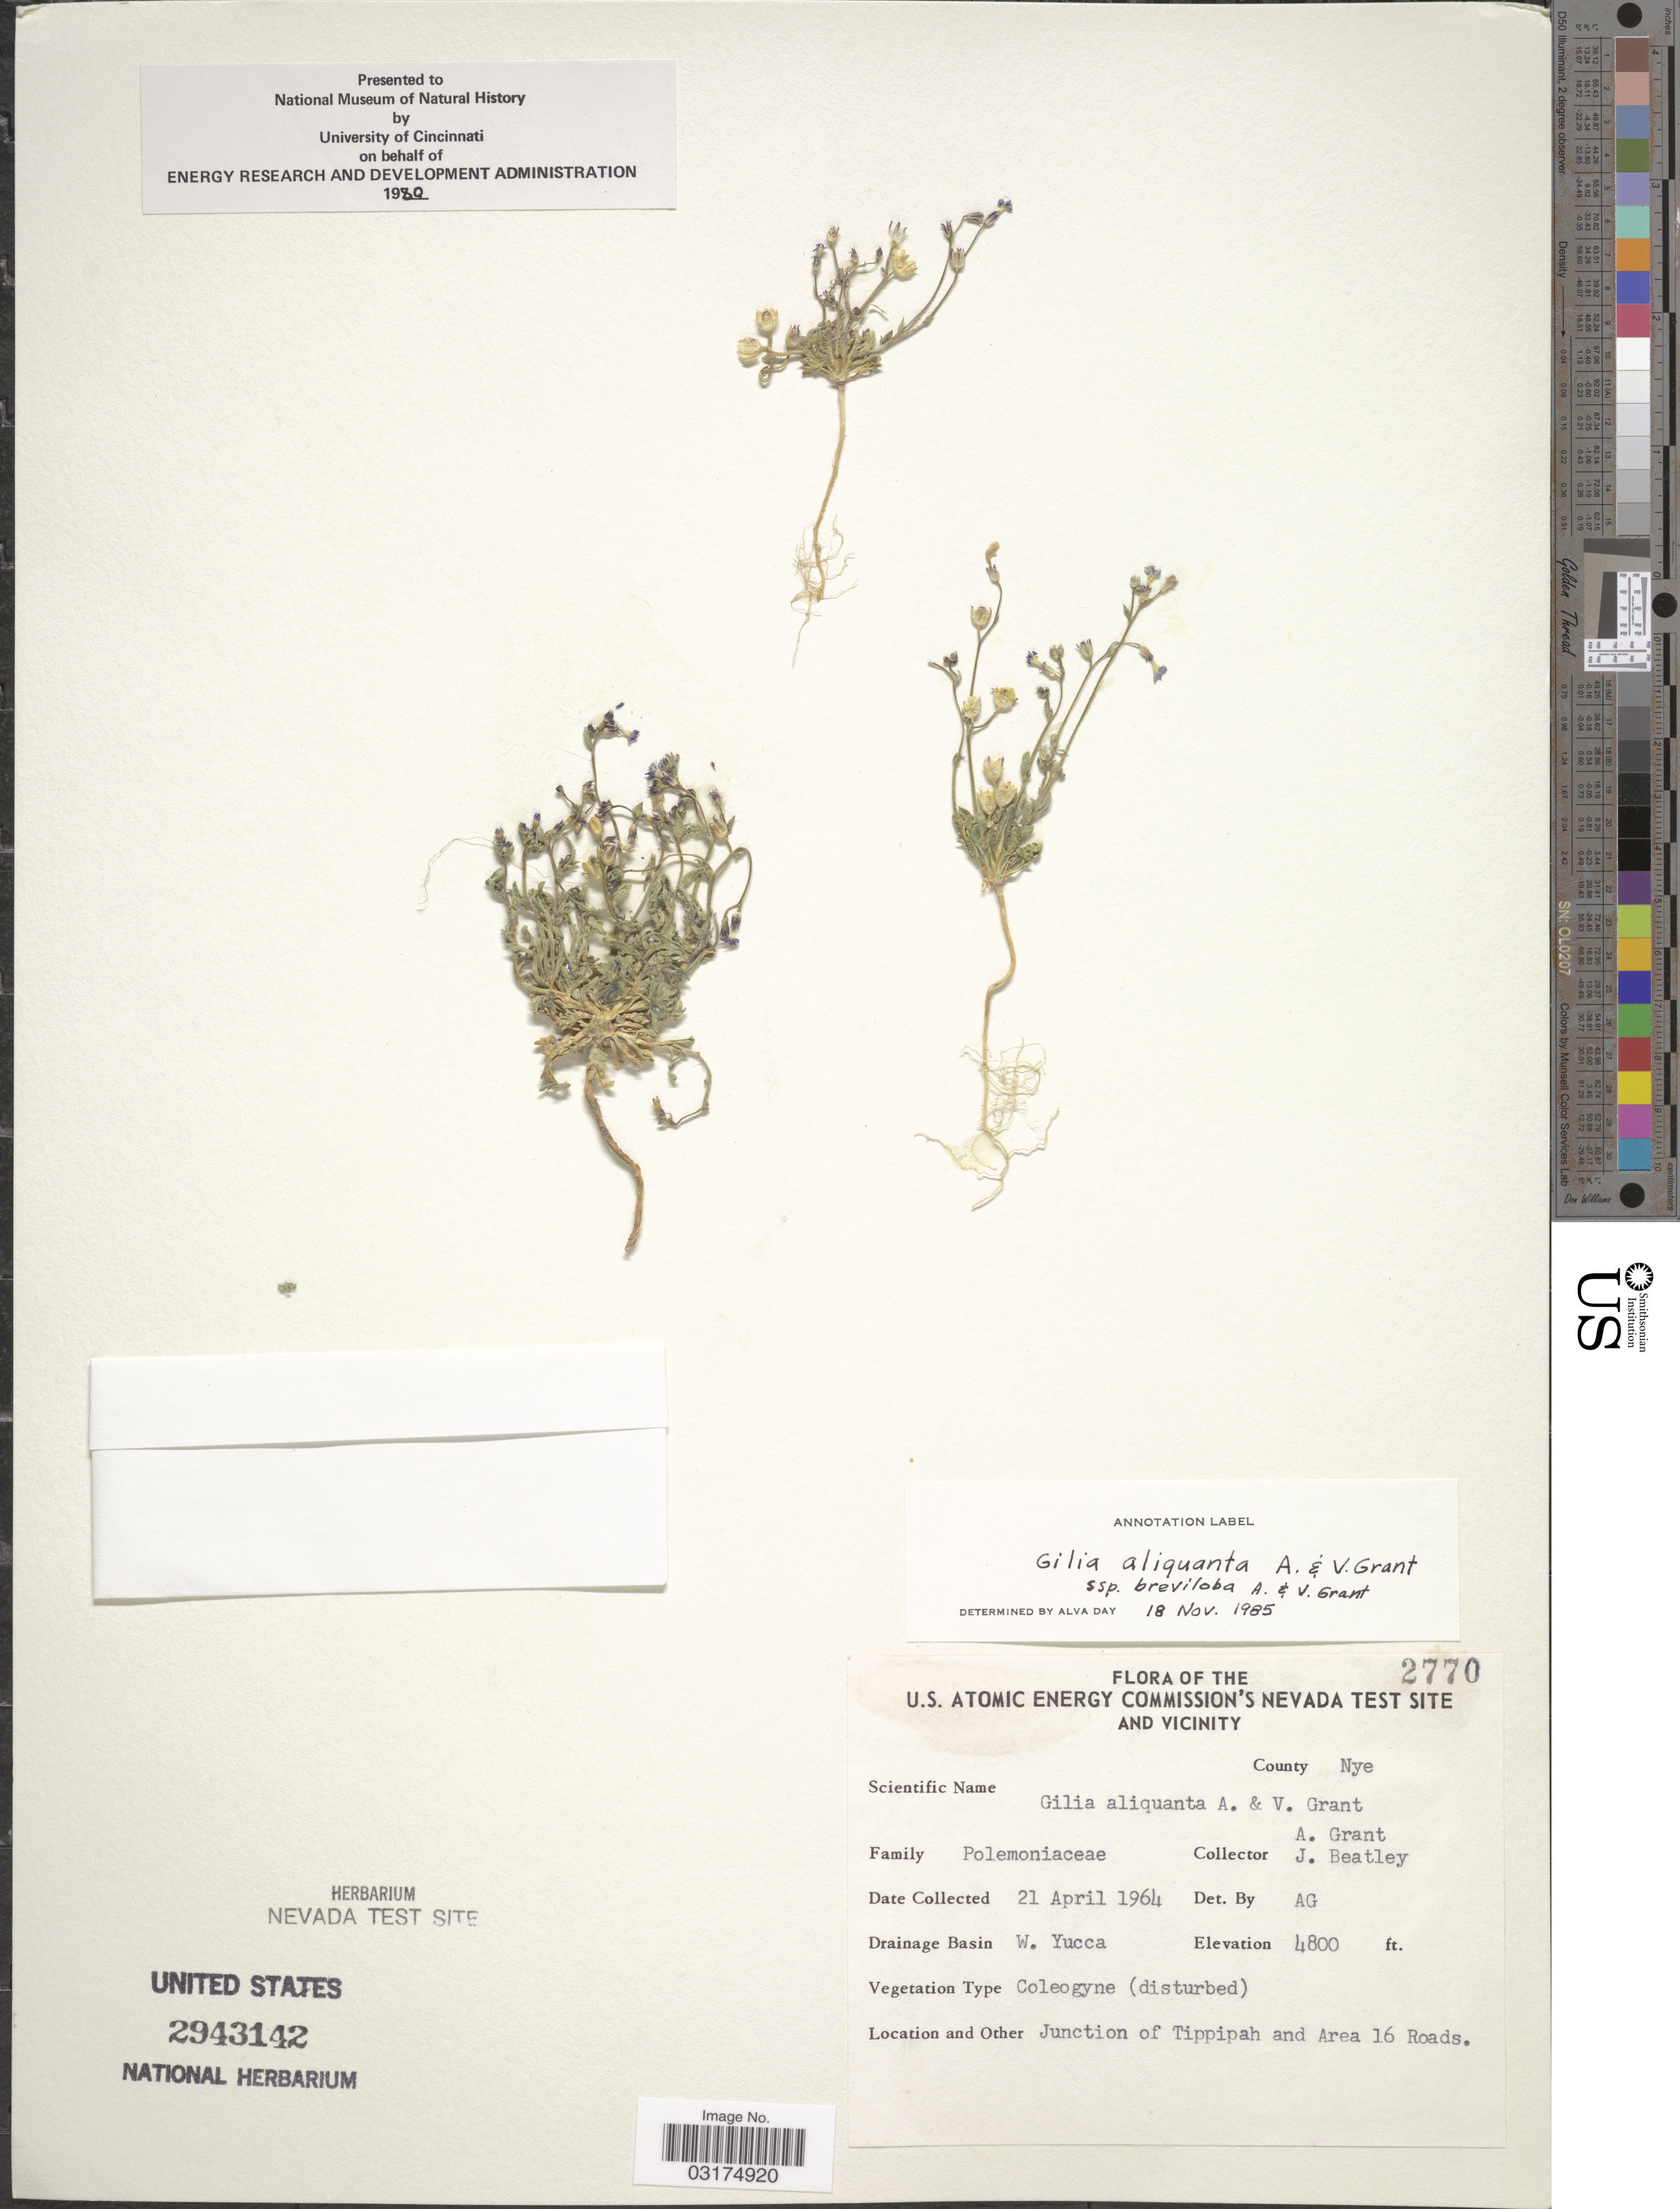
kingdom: Plantae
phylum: Tracheophyta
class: Magnoliopsida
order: Ericales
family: Polemoniaceae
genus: Gilia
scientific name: Gilia aliquanta subsp. breviloba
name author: A.D. Grant & V.E. Grant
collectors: A. Grant & J. C. Beatley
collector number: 2770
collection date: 1964-04-21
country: United States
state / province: Nevada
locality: The U. S. Atomic Energy Commission's Nevada Test Site and Vicinity. County Nye. Drainage Basin W. Yucca. Junction of Tippipah and Area 16 Roads.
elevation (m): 1463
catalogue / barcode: US 2943142